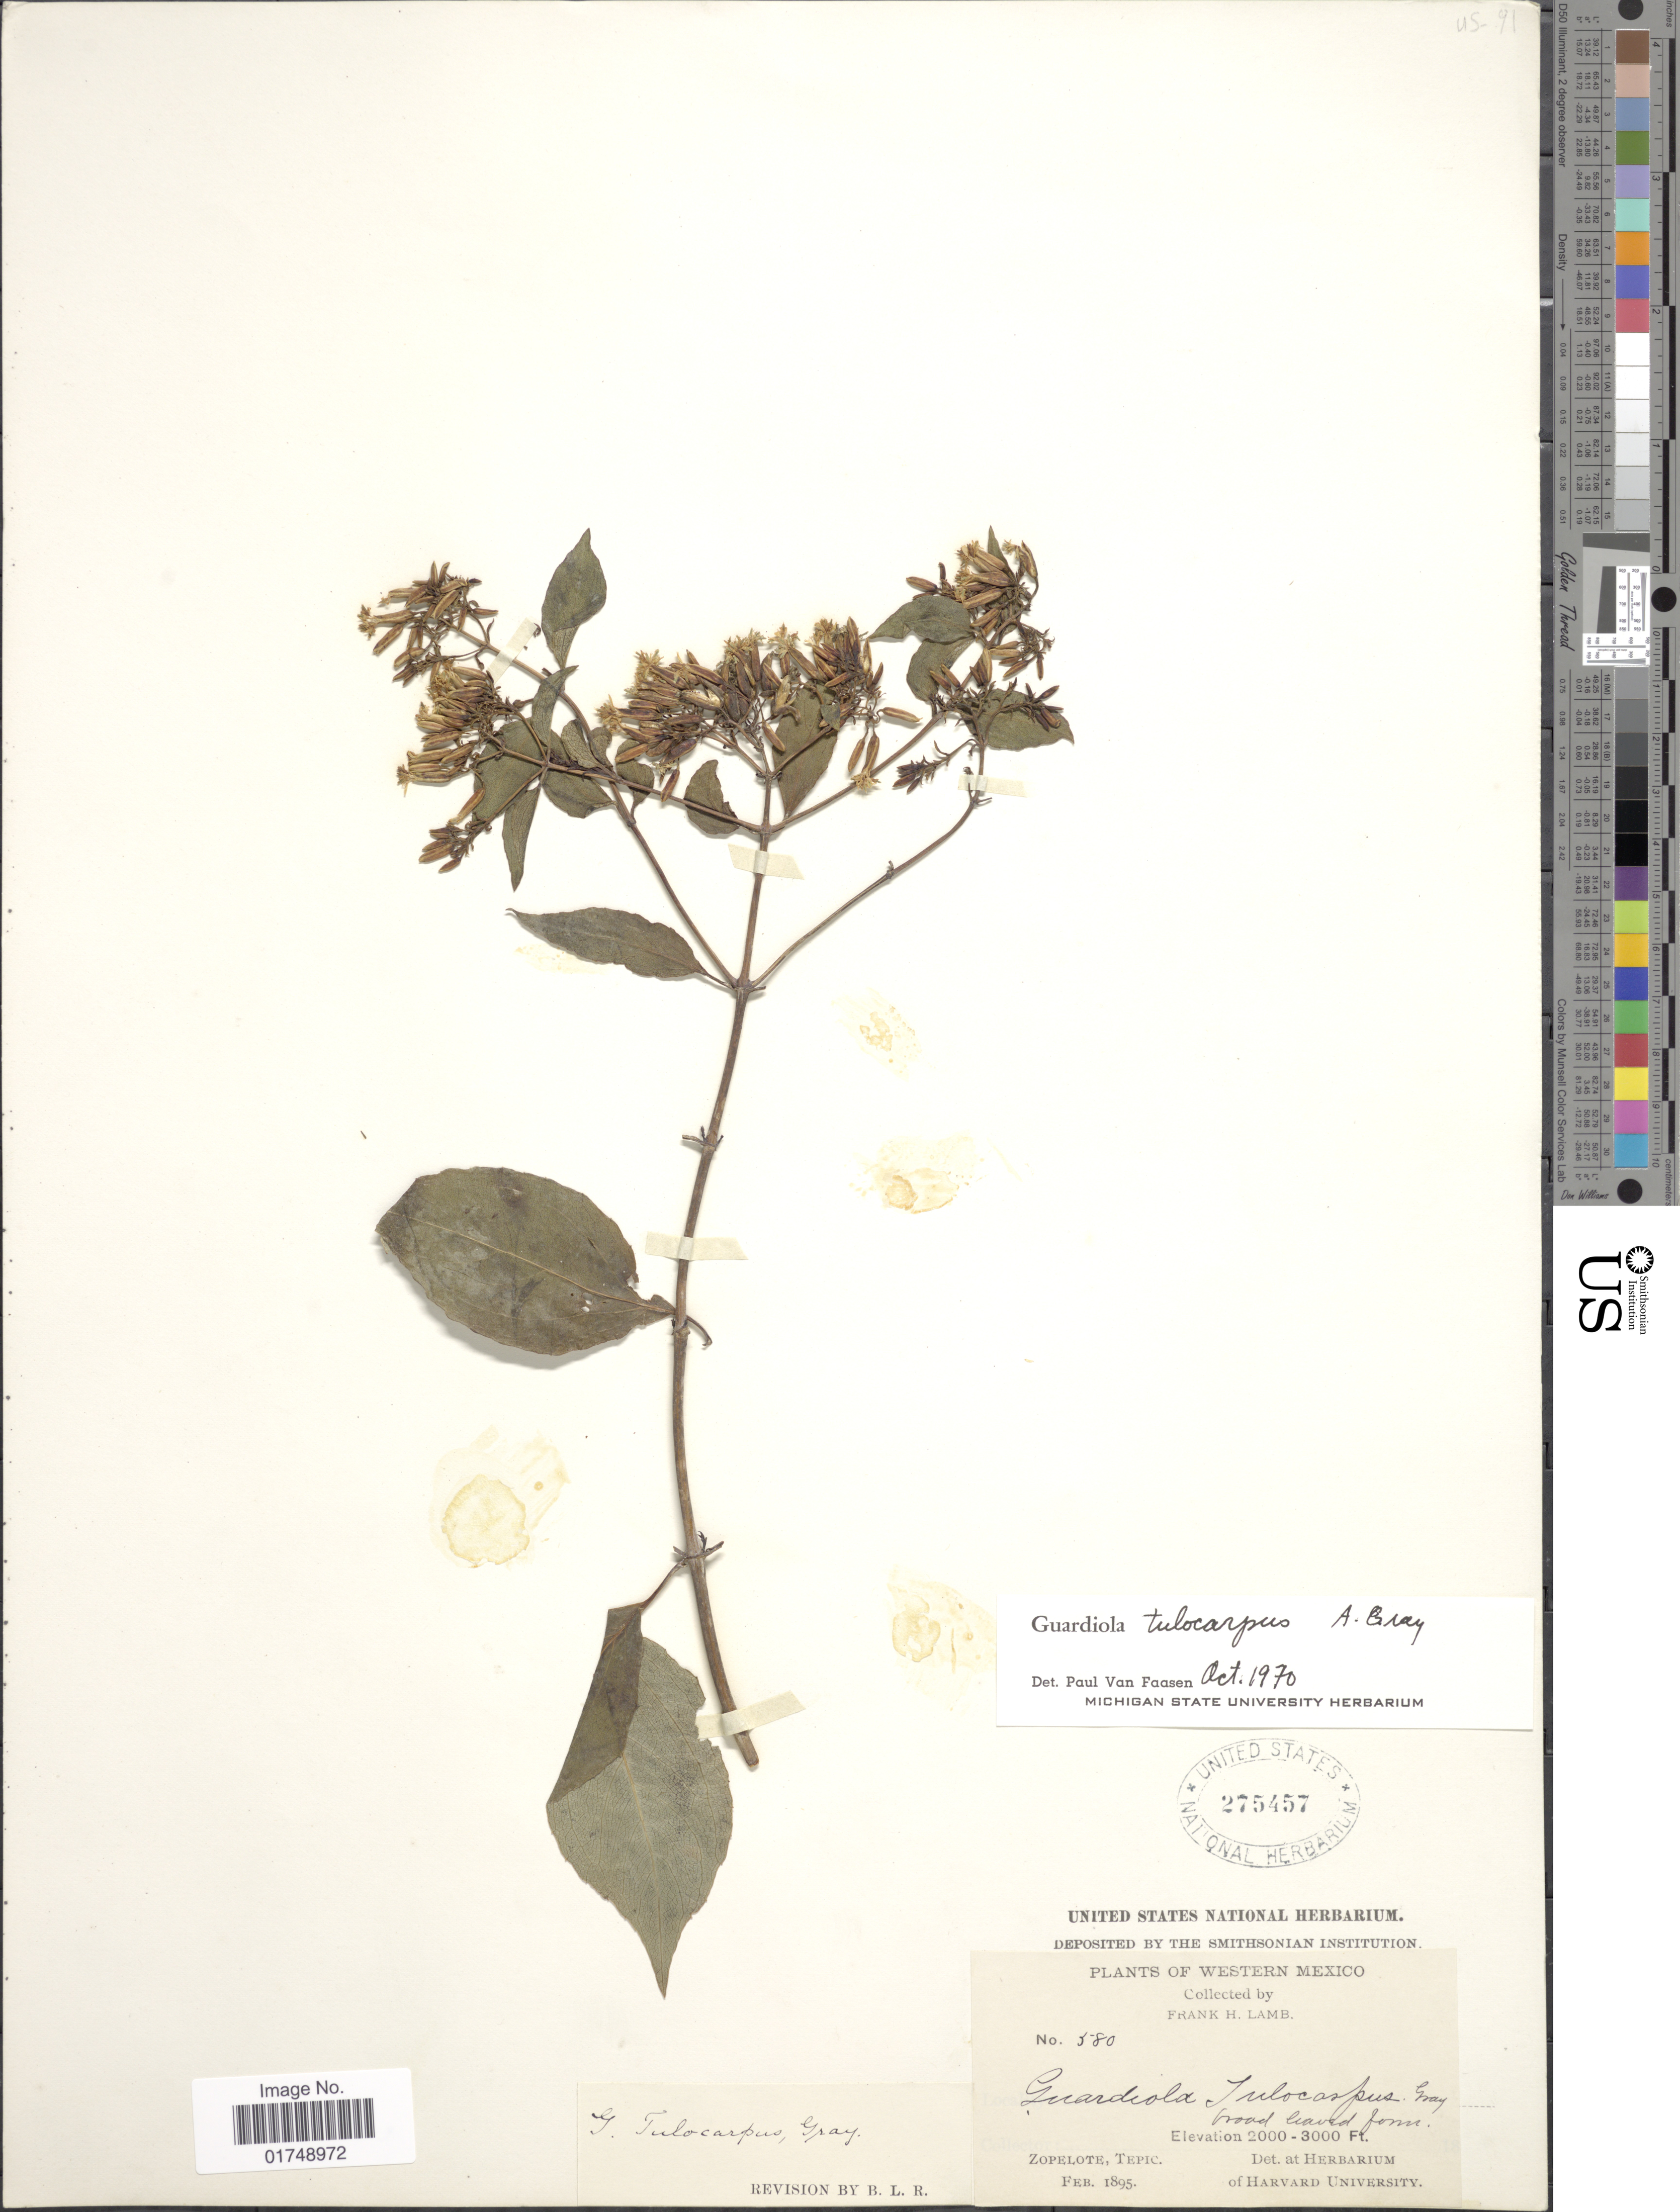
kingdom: Plantae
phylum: Tracheophyta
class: Magnoliopsida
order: Asterales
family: Asteraceae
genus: Guardiola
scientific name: Guardiola tulocarpus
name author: A. Gray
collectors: F. H. Lamb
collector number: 580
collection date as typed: Feb 1895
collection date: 1895-02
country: Mexico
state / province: Nayarit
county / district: Ruíz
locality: Zopelote [El Zopilote], Tepic [now Nayarit].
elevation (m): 610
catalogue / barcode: US 275457